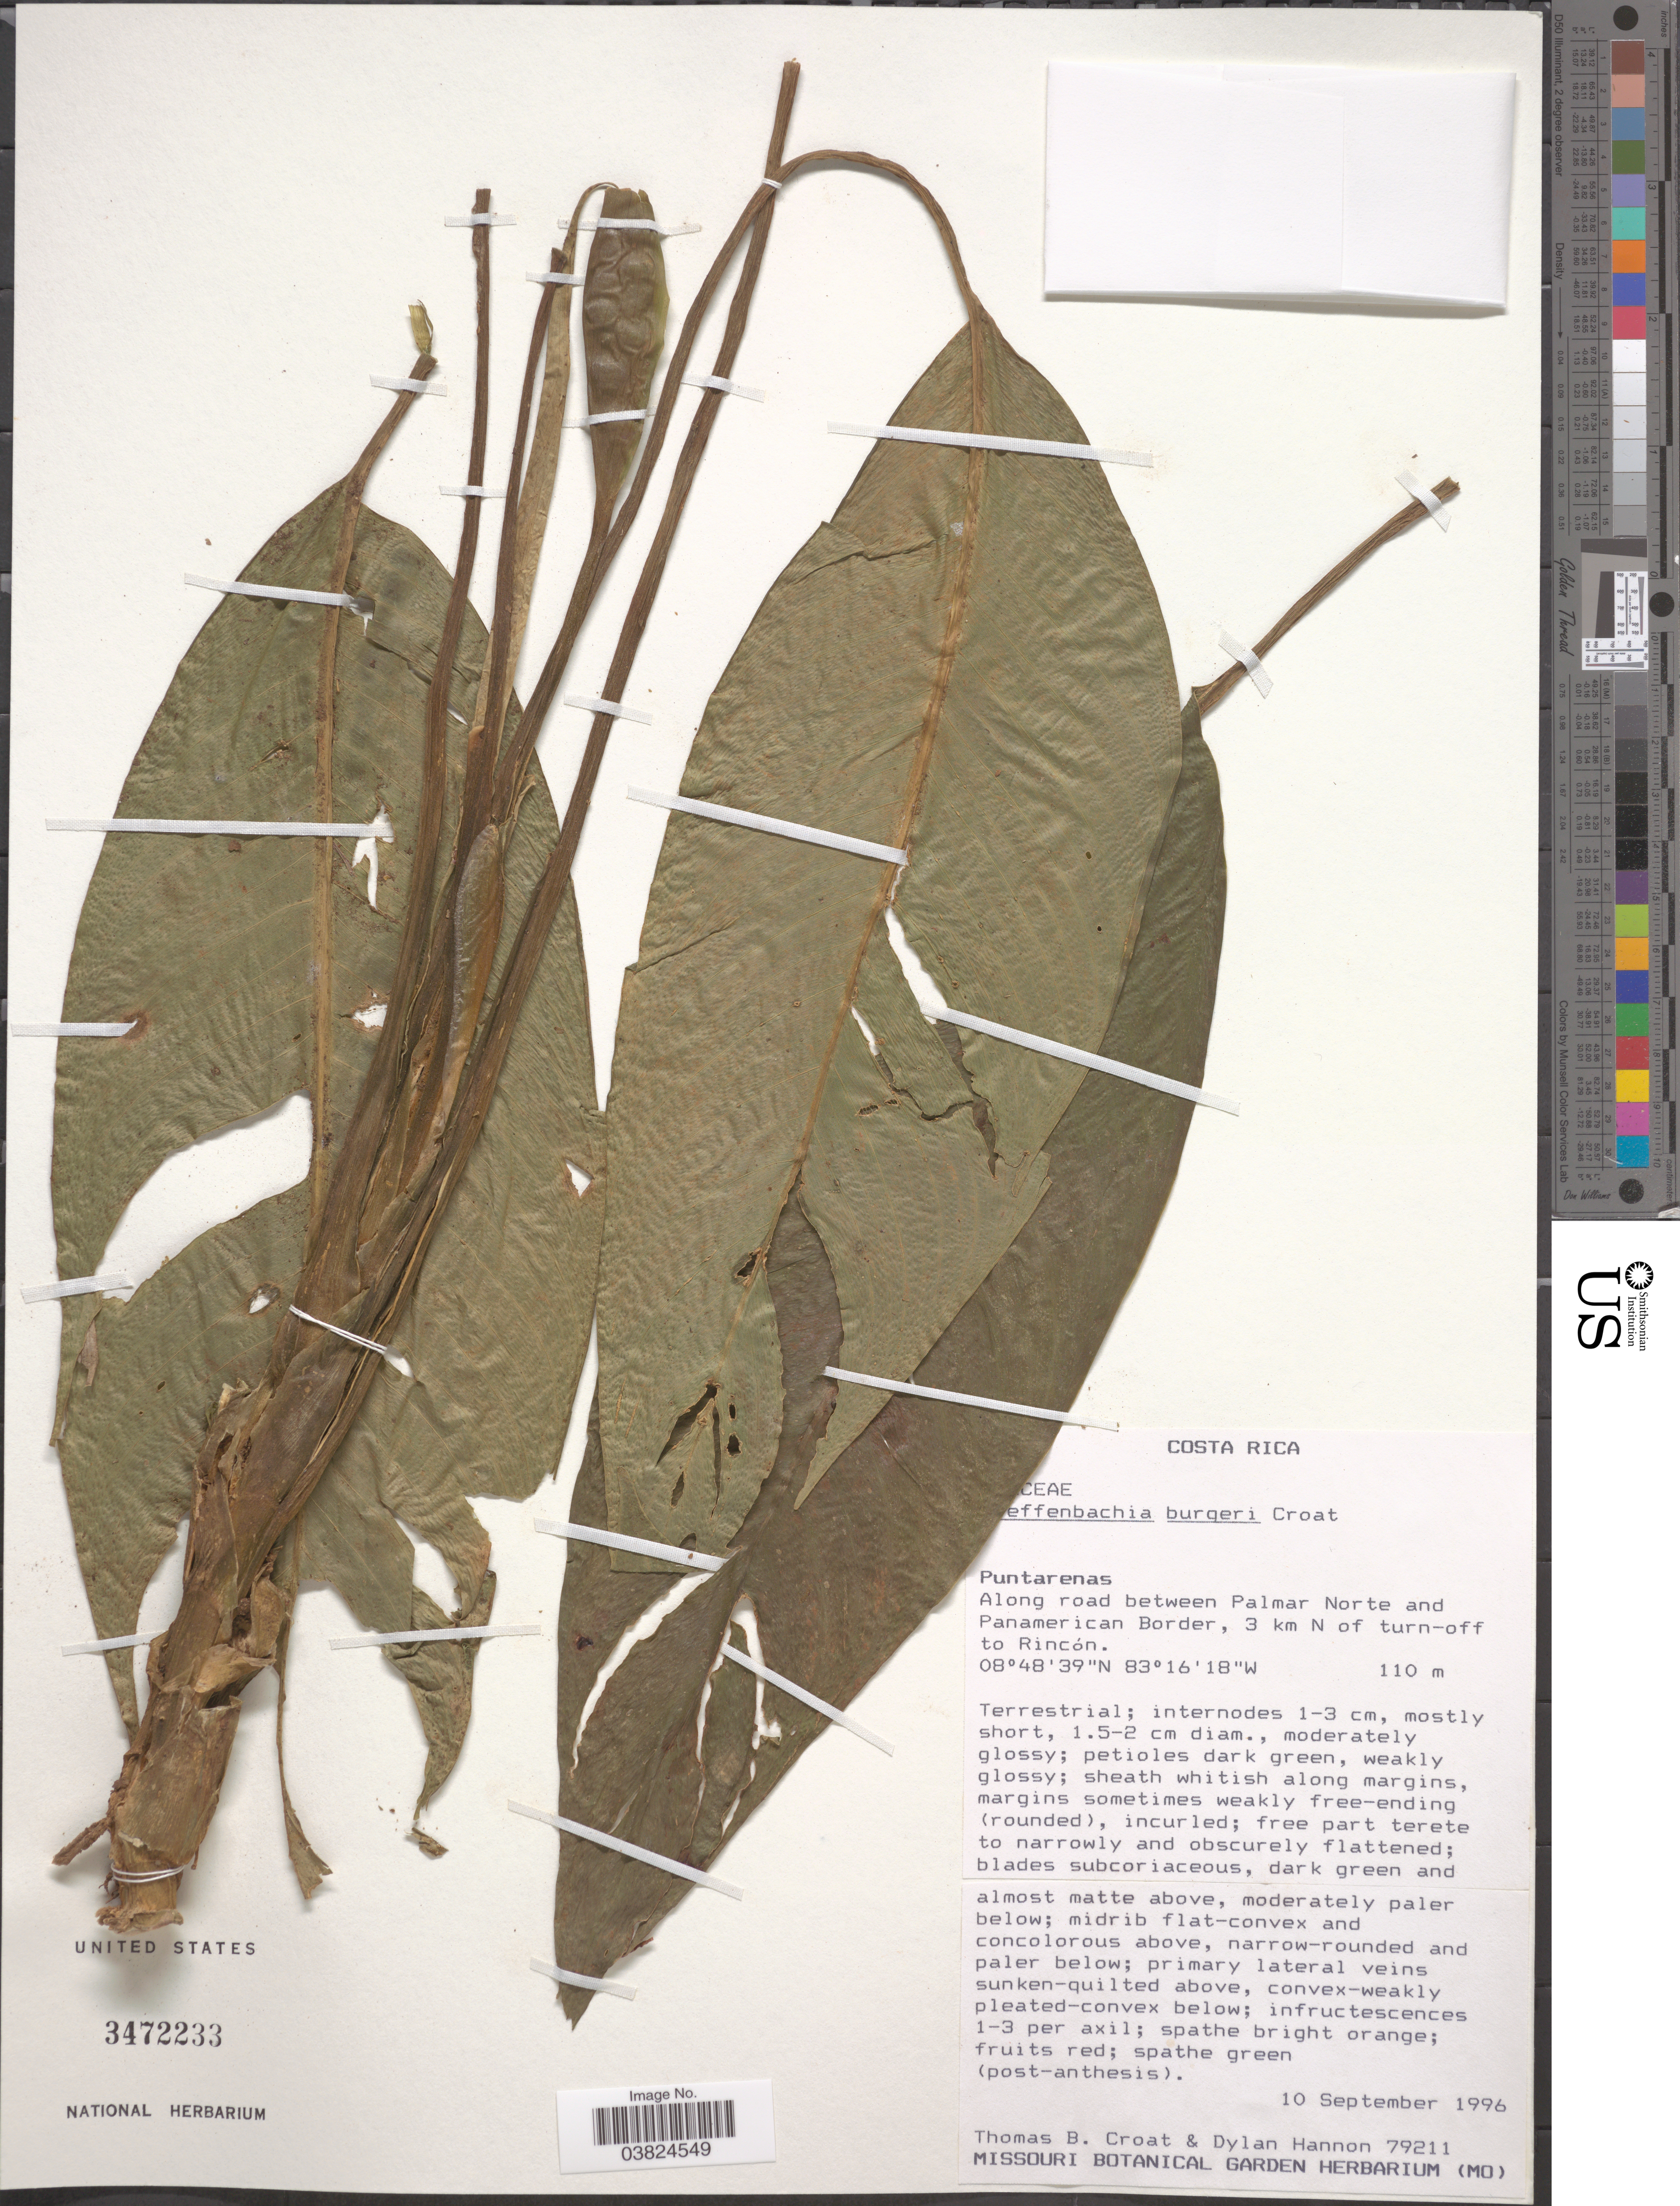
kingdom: Plantae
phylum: Tracheophyta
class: Liliopsida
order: Alismatales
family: Araceae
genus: Dieffenbachia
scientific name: Dieffenbachia burgeri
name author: Croat & Grayum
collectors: T. B. Croat & D. Hannon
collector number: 79211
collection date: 1996-09-10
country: Costa Rica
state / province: Puntarenas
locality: Along road between Palmar Norte and Panamerican Border, 3 km N of turn-off to Rincón.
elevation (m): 110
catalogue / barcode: US 3472233